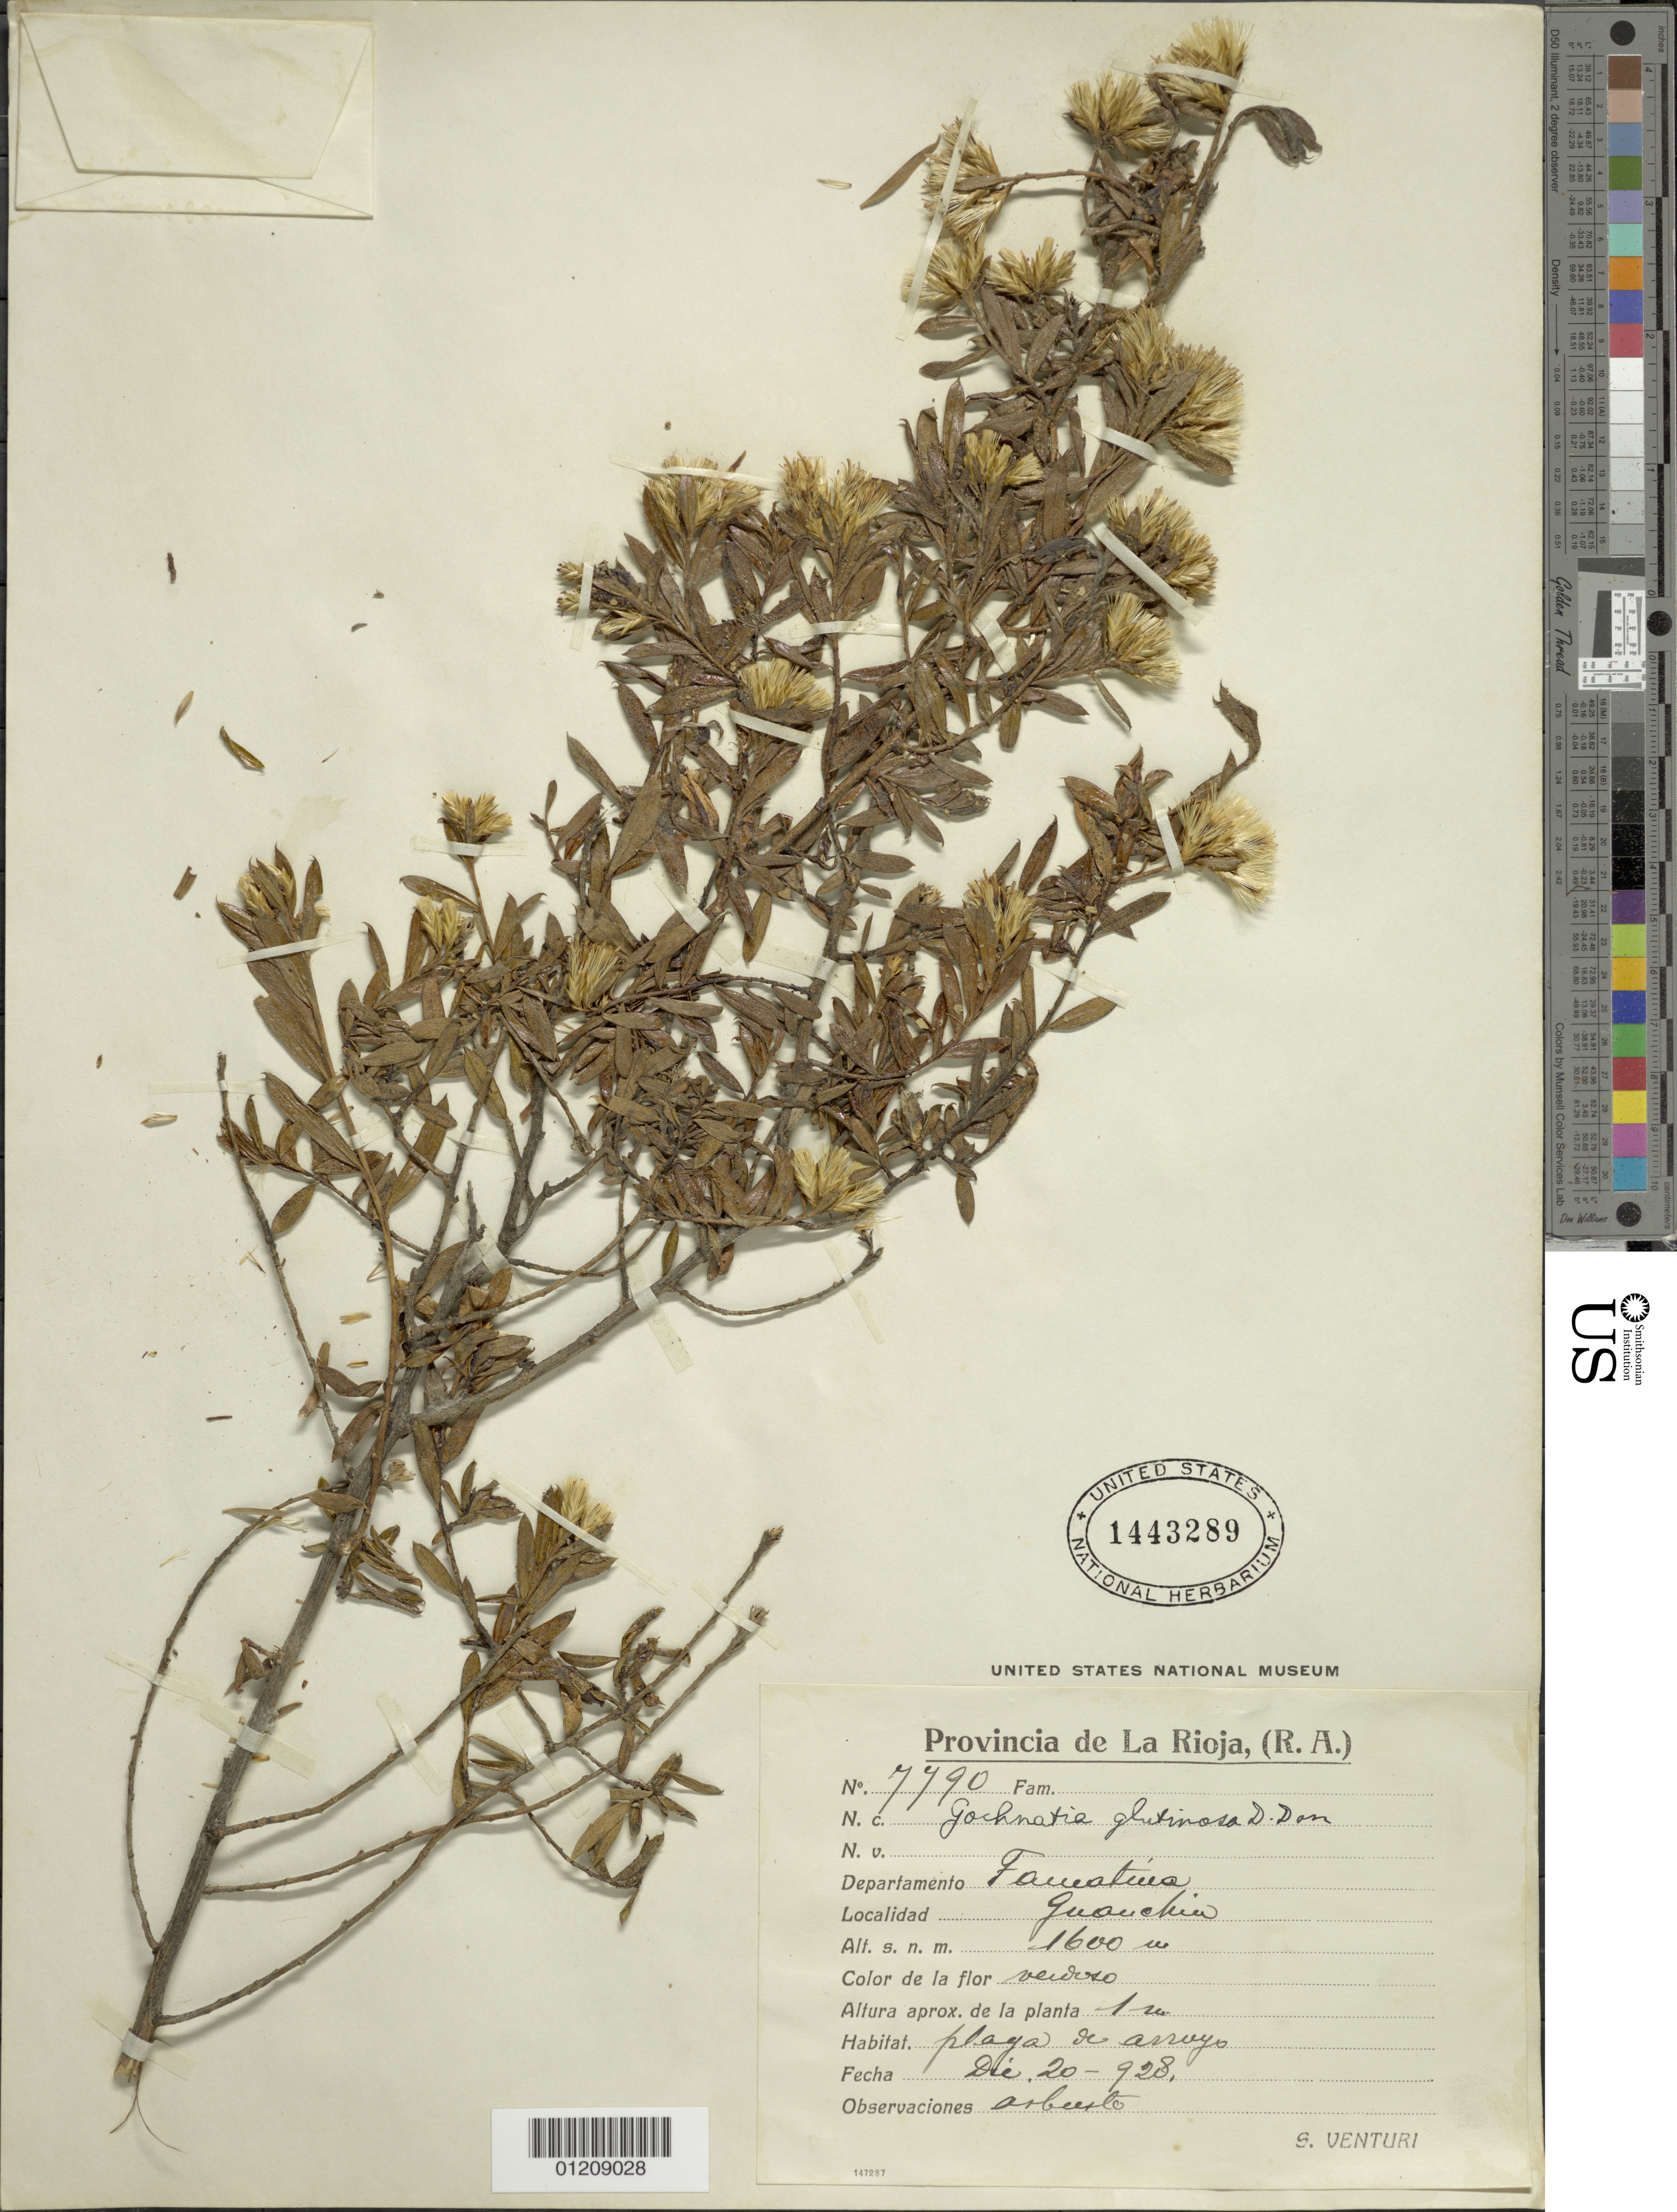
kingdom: Plantae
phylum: Tracheophyta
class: Magnoliopsida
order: Asterales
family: Asteraceae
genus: Pentaphorus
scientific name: Pentaphorus glutinosus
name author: D. Don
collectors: S. Venturi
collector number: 7790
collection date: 1928-12-20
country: Argentina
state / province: La Rioja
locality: Fawatina; Guanchin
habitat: playa de arroyo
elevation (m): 1600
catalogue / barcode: US 1443289